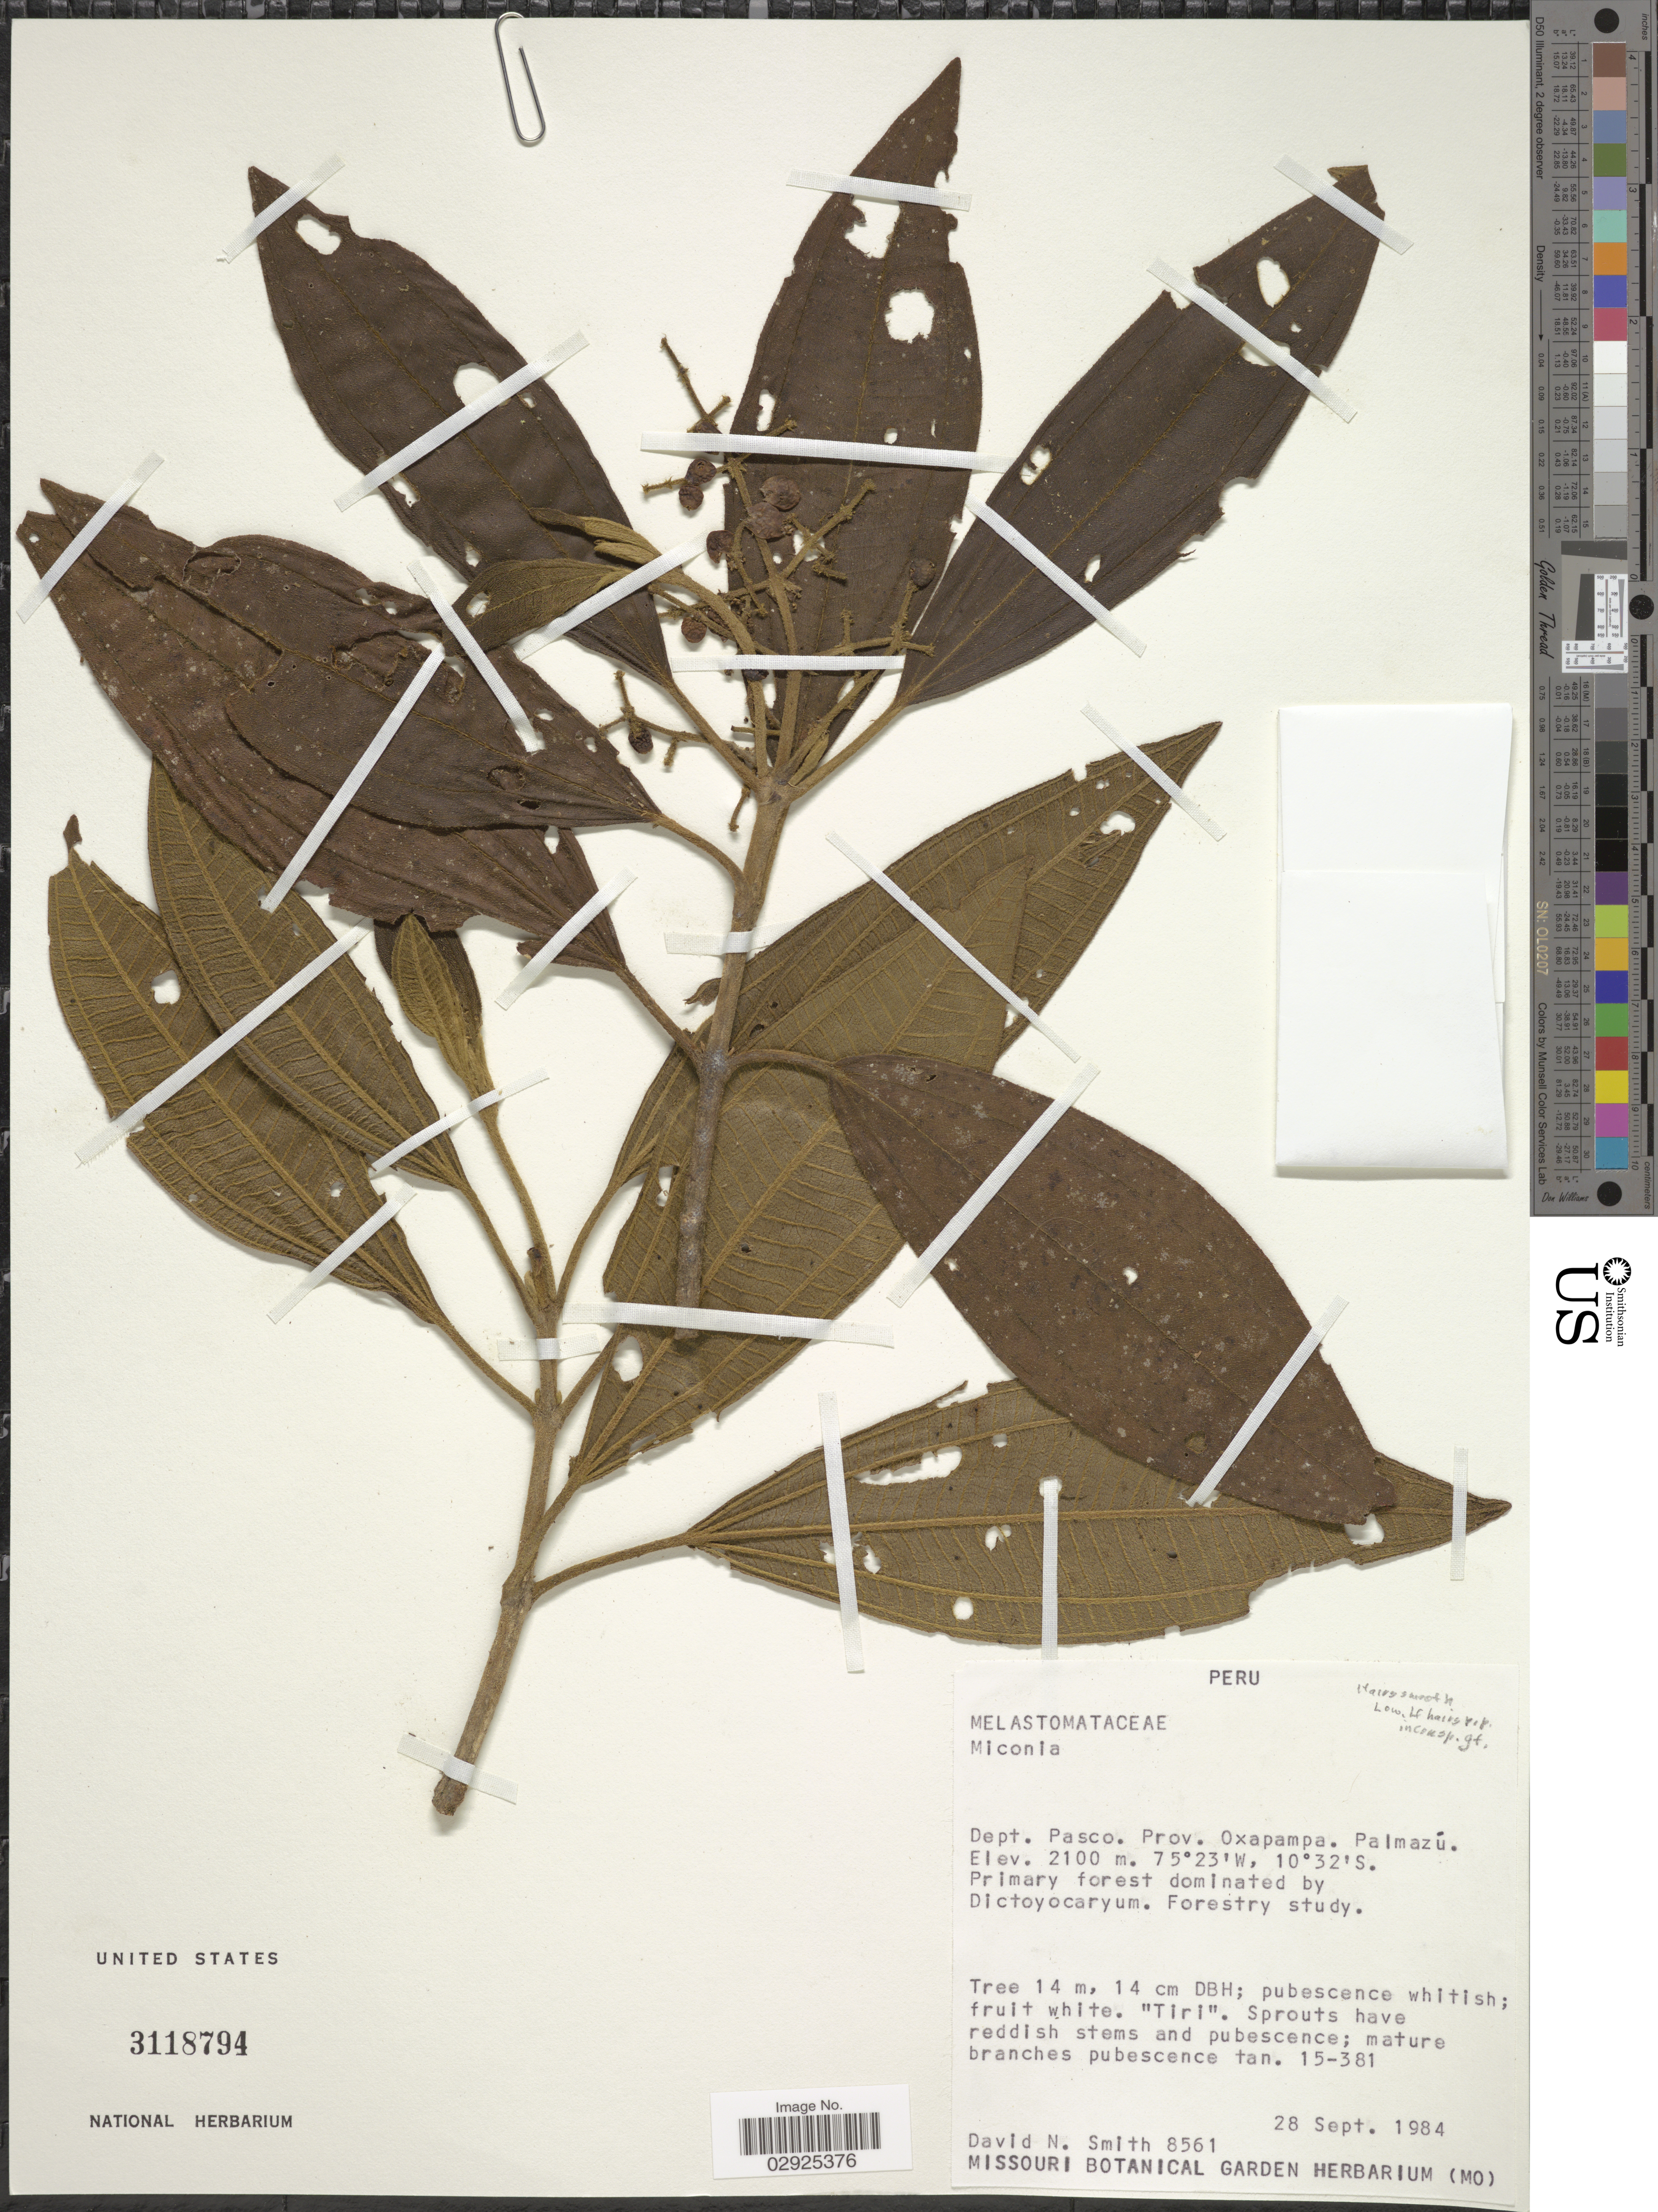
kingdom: Plantae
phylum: Tracheophyta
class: Magnoliopsida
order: Myrtales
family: Melastomataceae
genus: Miconia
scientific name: Miconia sp.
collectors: D. Smith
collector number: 8561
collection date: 1984-09-28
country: Peru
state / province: Pasco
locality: Dept. Pasco, Prov. Oxapampa, Palmazú.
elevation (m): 2100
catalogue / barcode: US 3118794